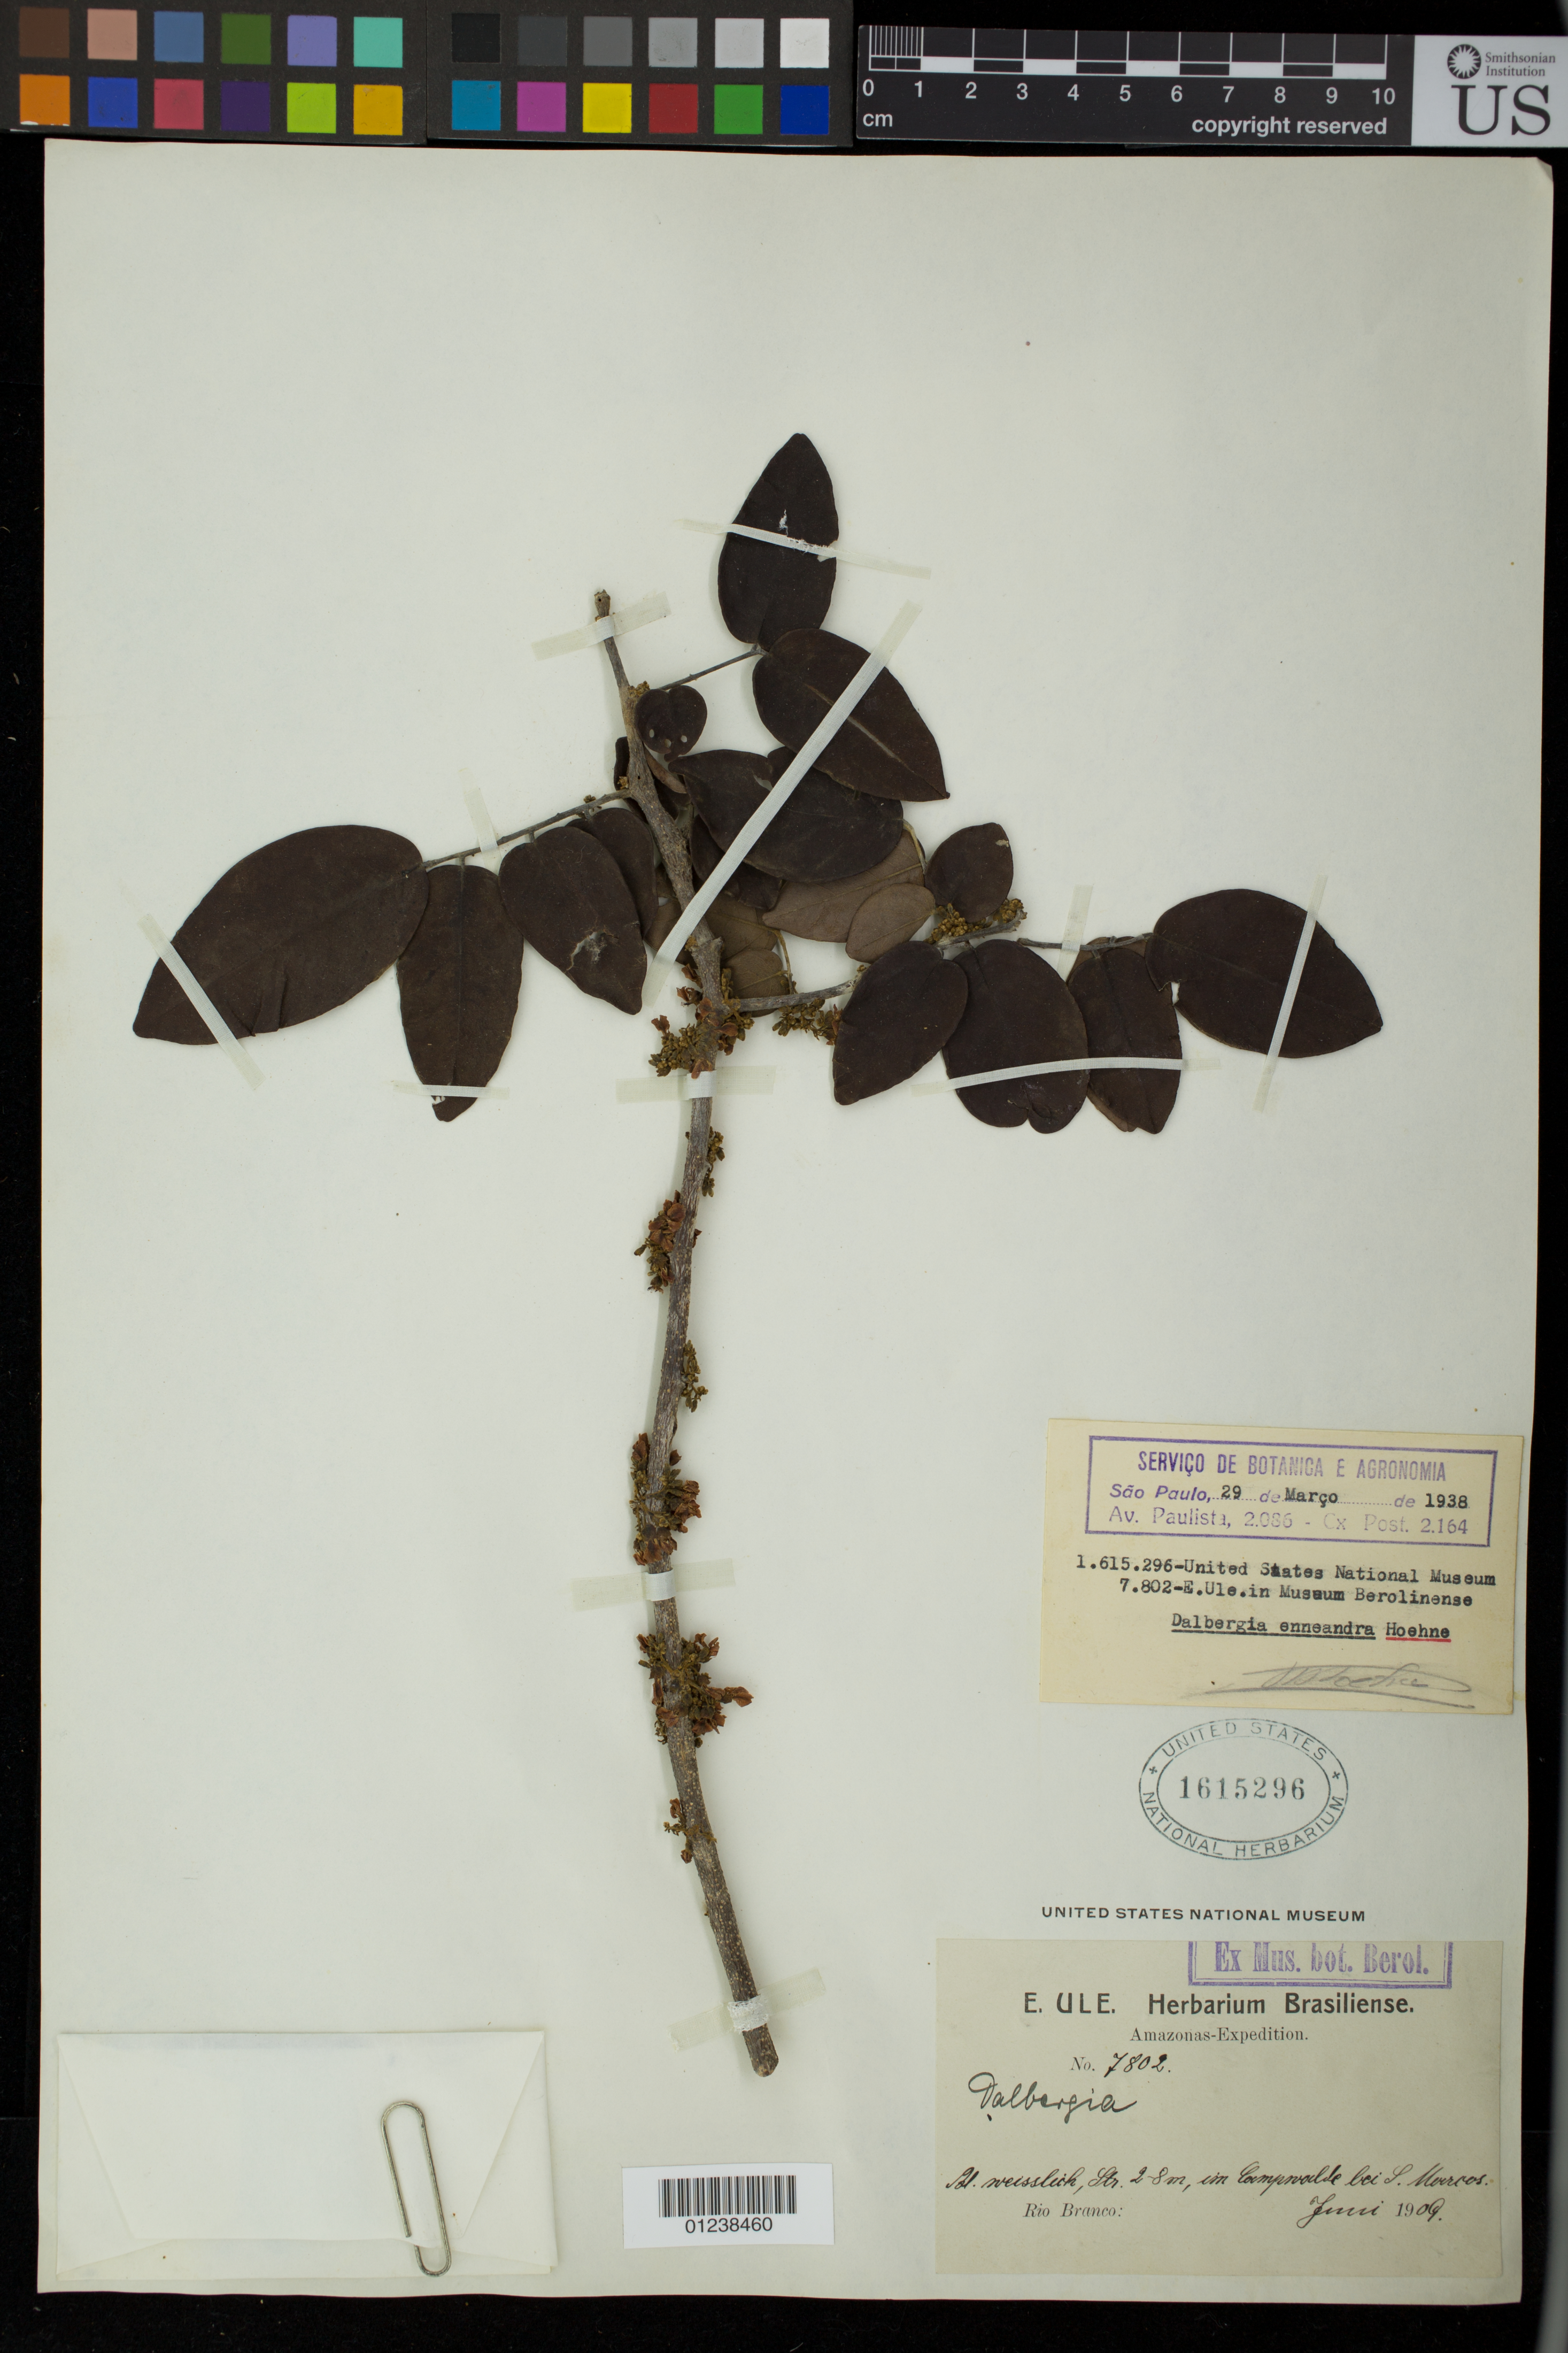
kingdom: Plantae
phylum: Tracheophyta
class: Magnoliopsida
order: Fabales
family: Fabaceae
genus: Dalbergia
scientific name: Dalbergia riedelii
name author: (Benth.) Sandwith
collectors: E. H. Ule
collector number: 7802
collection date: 1909-06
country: Brazil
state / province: Amazonas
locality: Rio Branco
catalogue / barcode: US 1615296